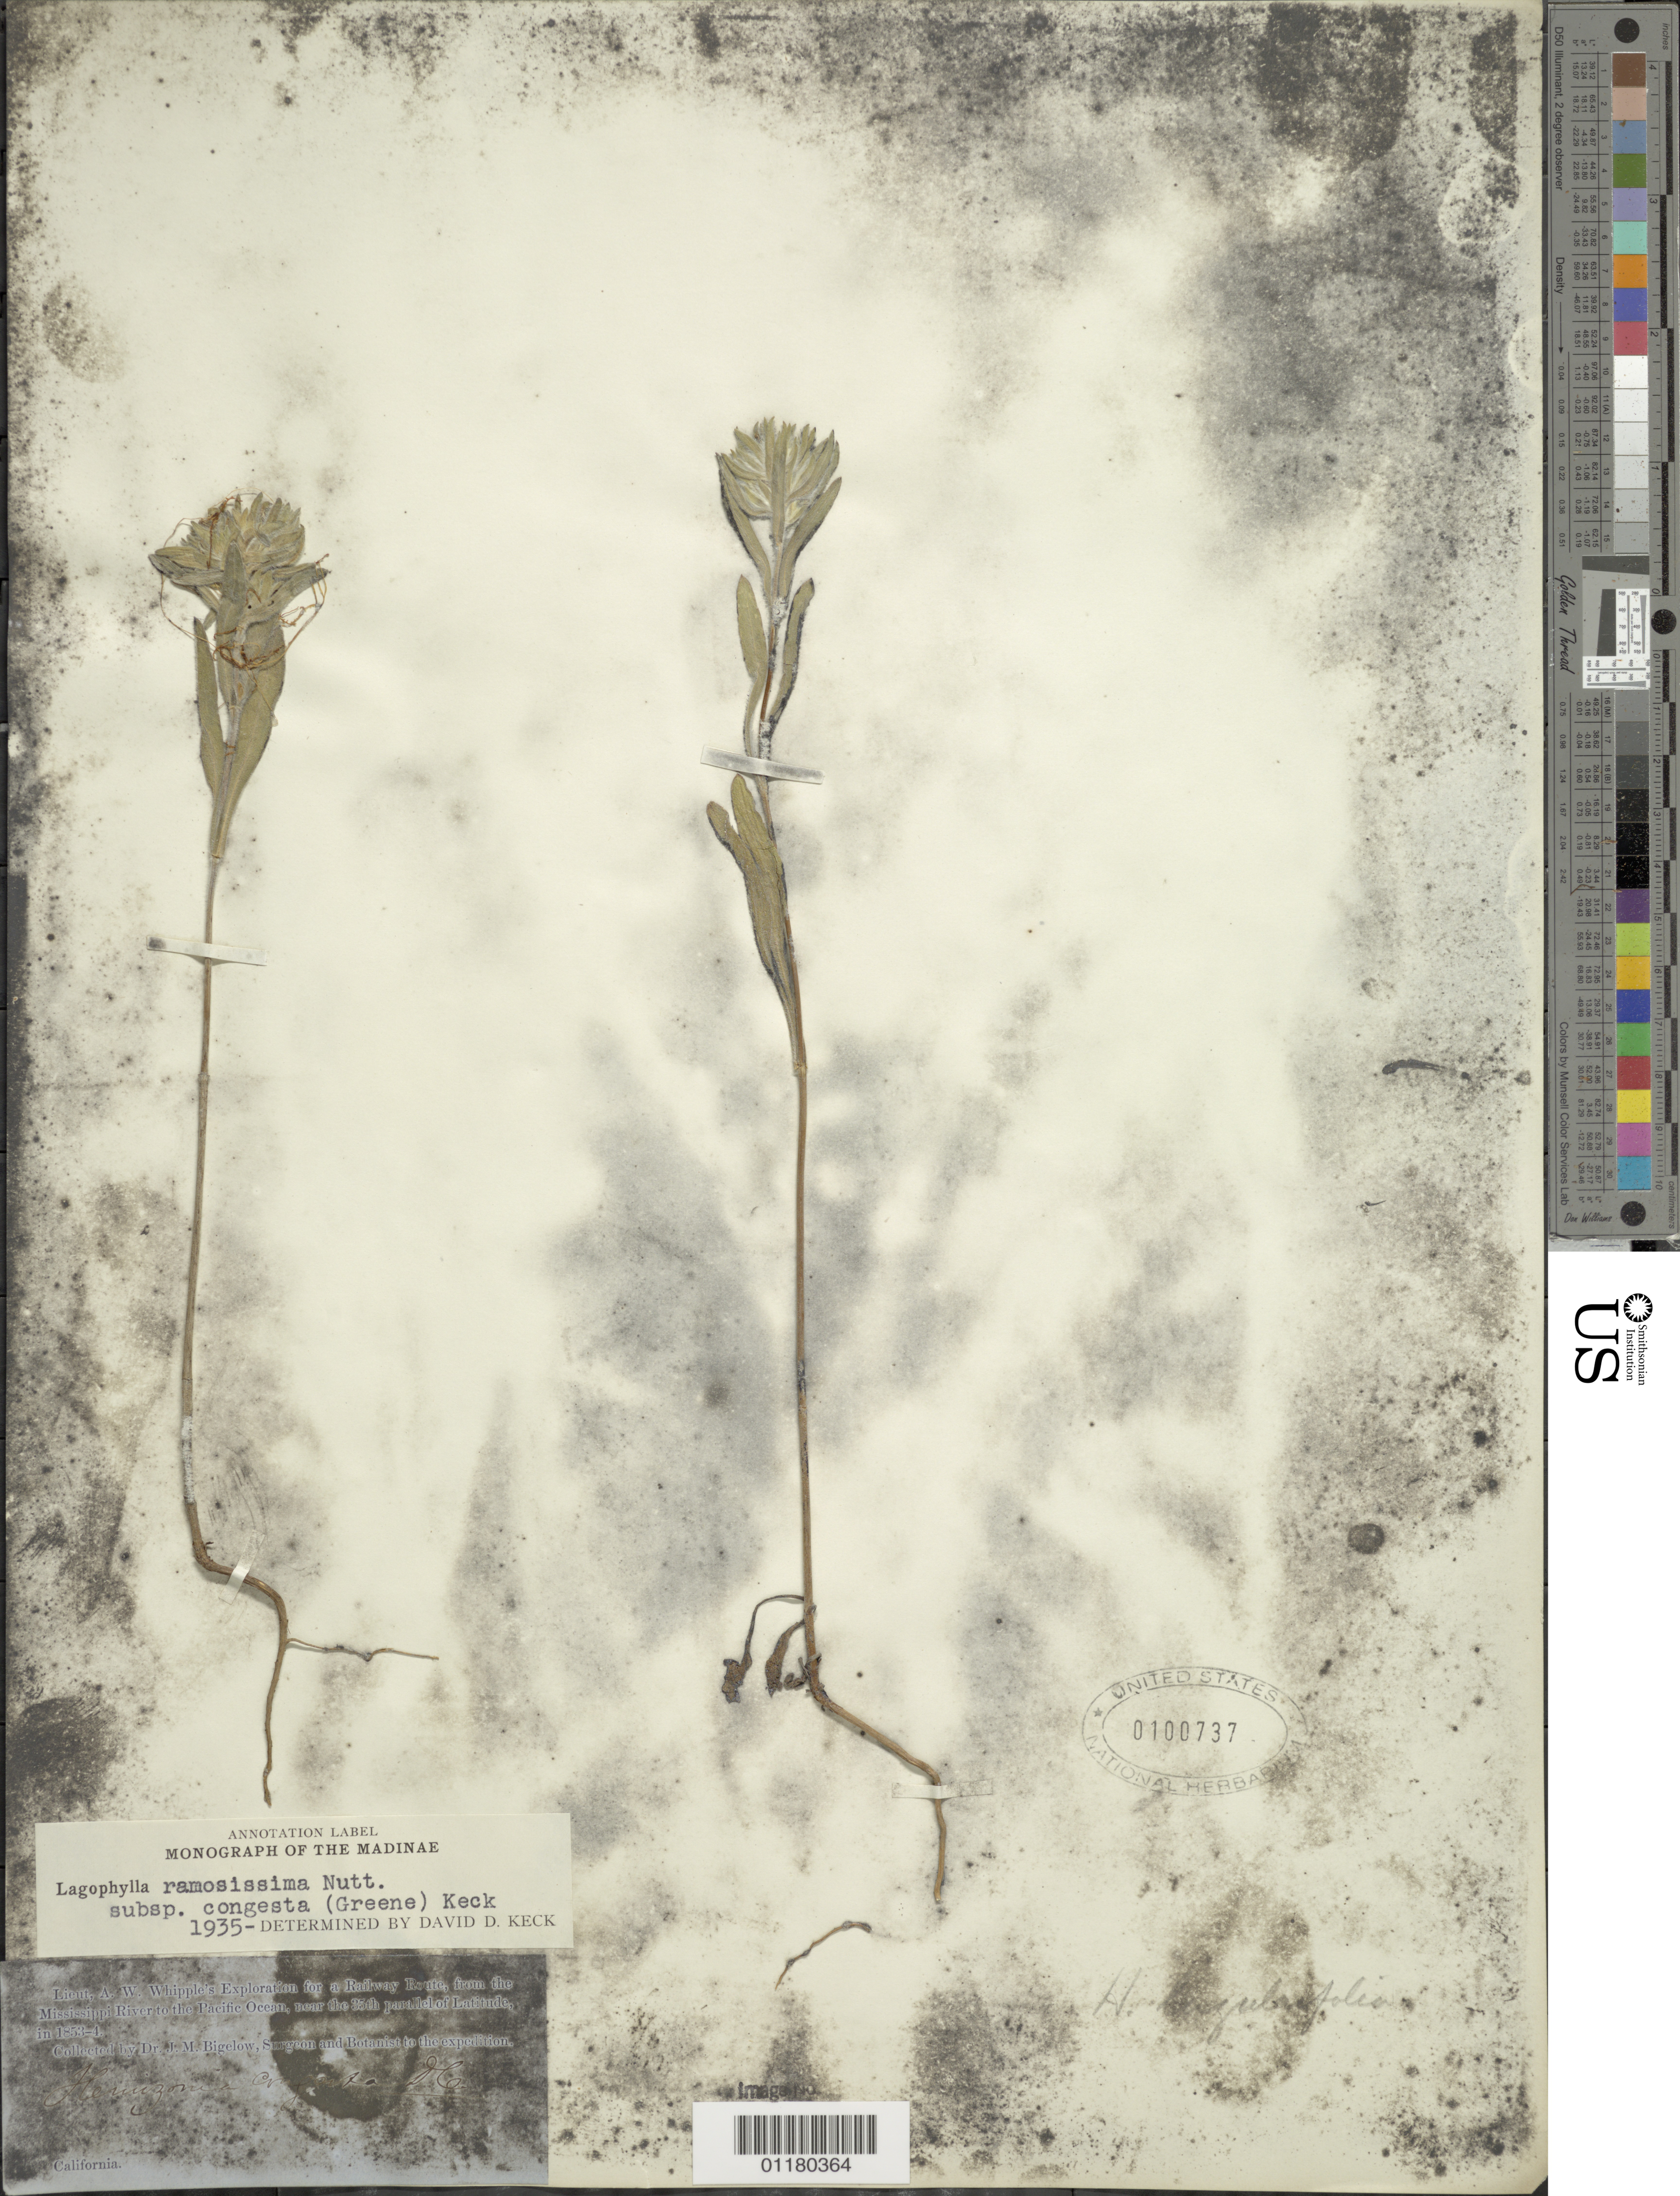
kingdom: Plantae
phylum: Tracheophyta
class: Magnoliopsida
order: Asterales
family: Asteraceae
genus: Lagophylla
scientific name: Lagophylla ramosissima subsp. congesta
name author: (Greene) D.D. Keck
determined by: Keck, David D.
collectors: J. M. Bigelow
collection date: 1853/1854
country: United States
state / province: California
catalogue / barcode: US 100737